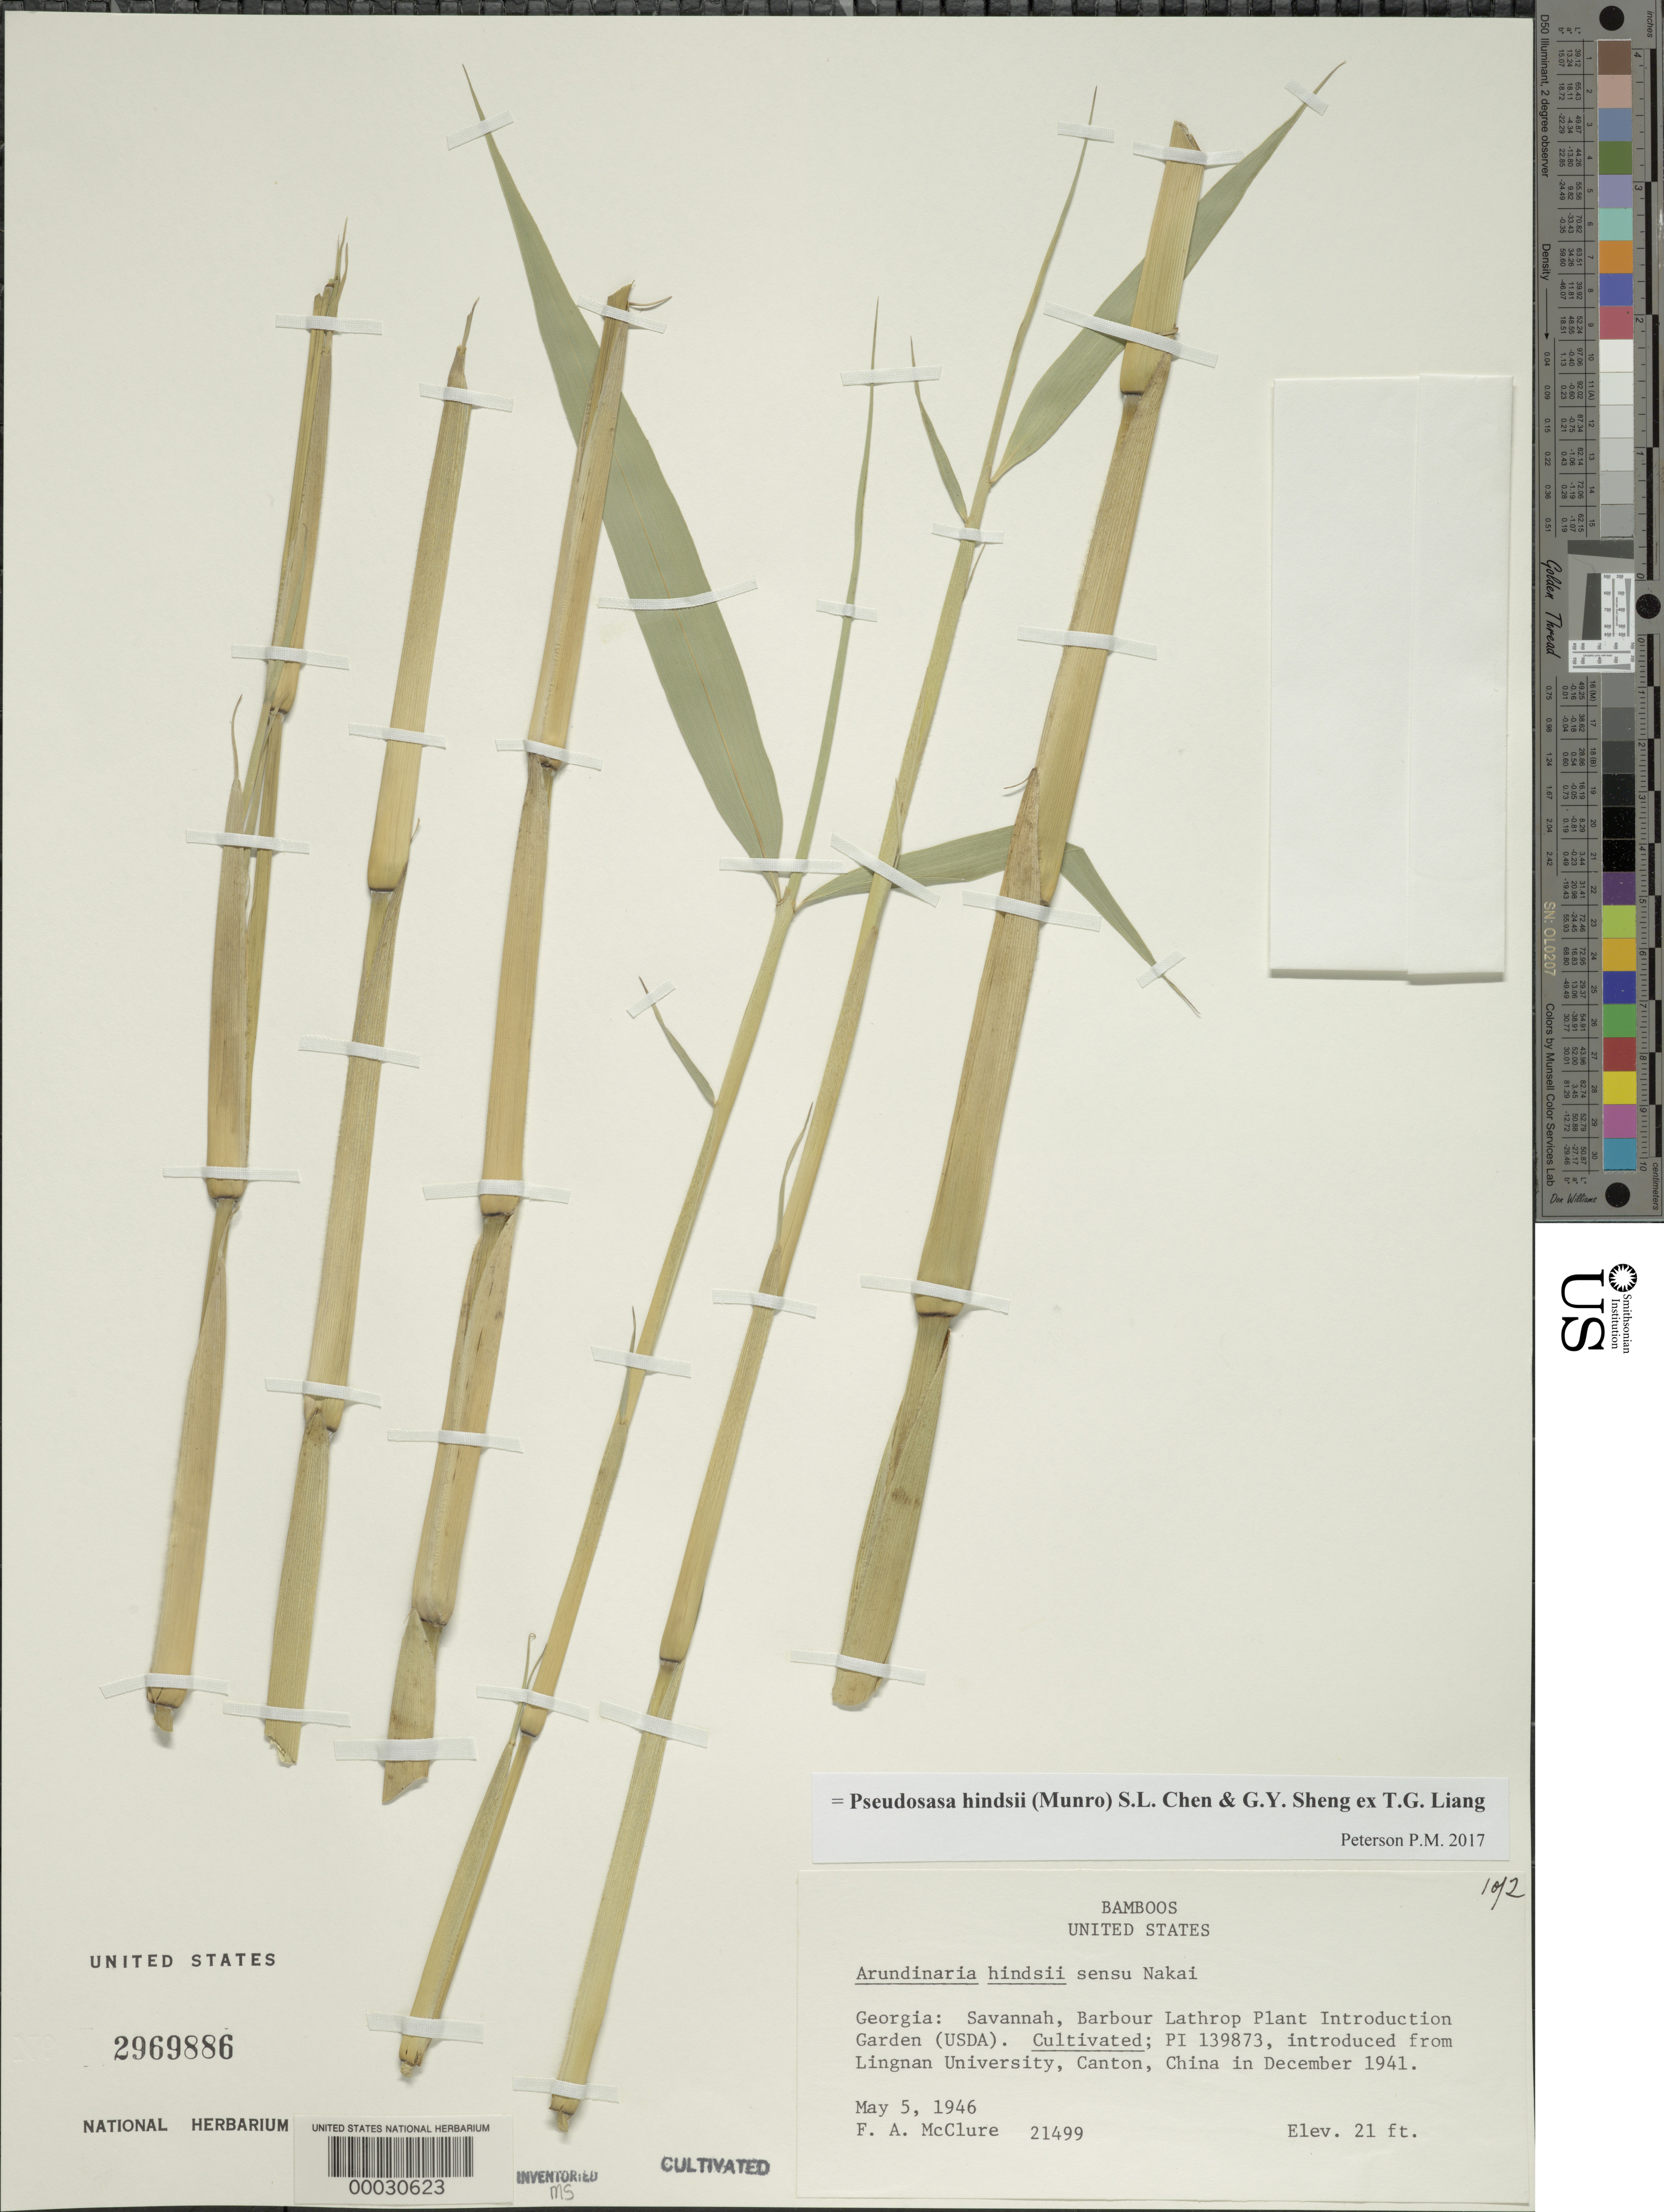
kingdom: Plantae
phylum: Tracheophyta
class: Liliopsida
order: Poales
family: Poaceae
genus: Pseudosasa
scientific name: Pseudosasa hindsii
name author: (Munro) S.L. Chen & G.Y. Sheng ex T.G. Liang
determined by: Poaceae Reorganization Project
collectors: F. A. McClure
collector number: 21499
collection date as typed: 05 May 1946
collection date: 1946-05-05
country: United States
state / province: Georgia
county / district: Chatham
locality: Barbor lathrop plant introduction garden-savannah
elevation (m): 6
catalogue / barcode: US 2969886